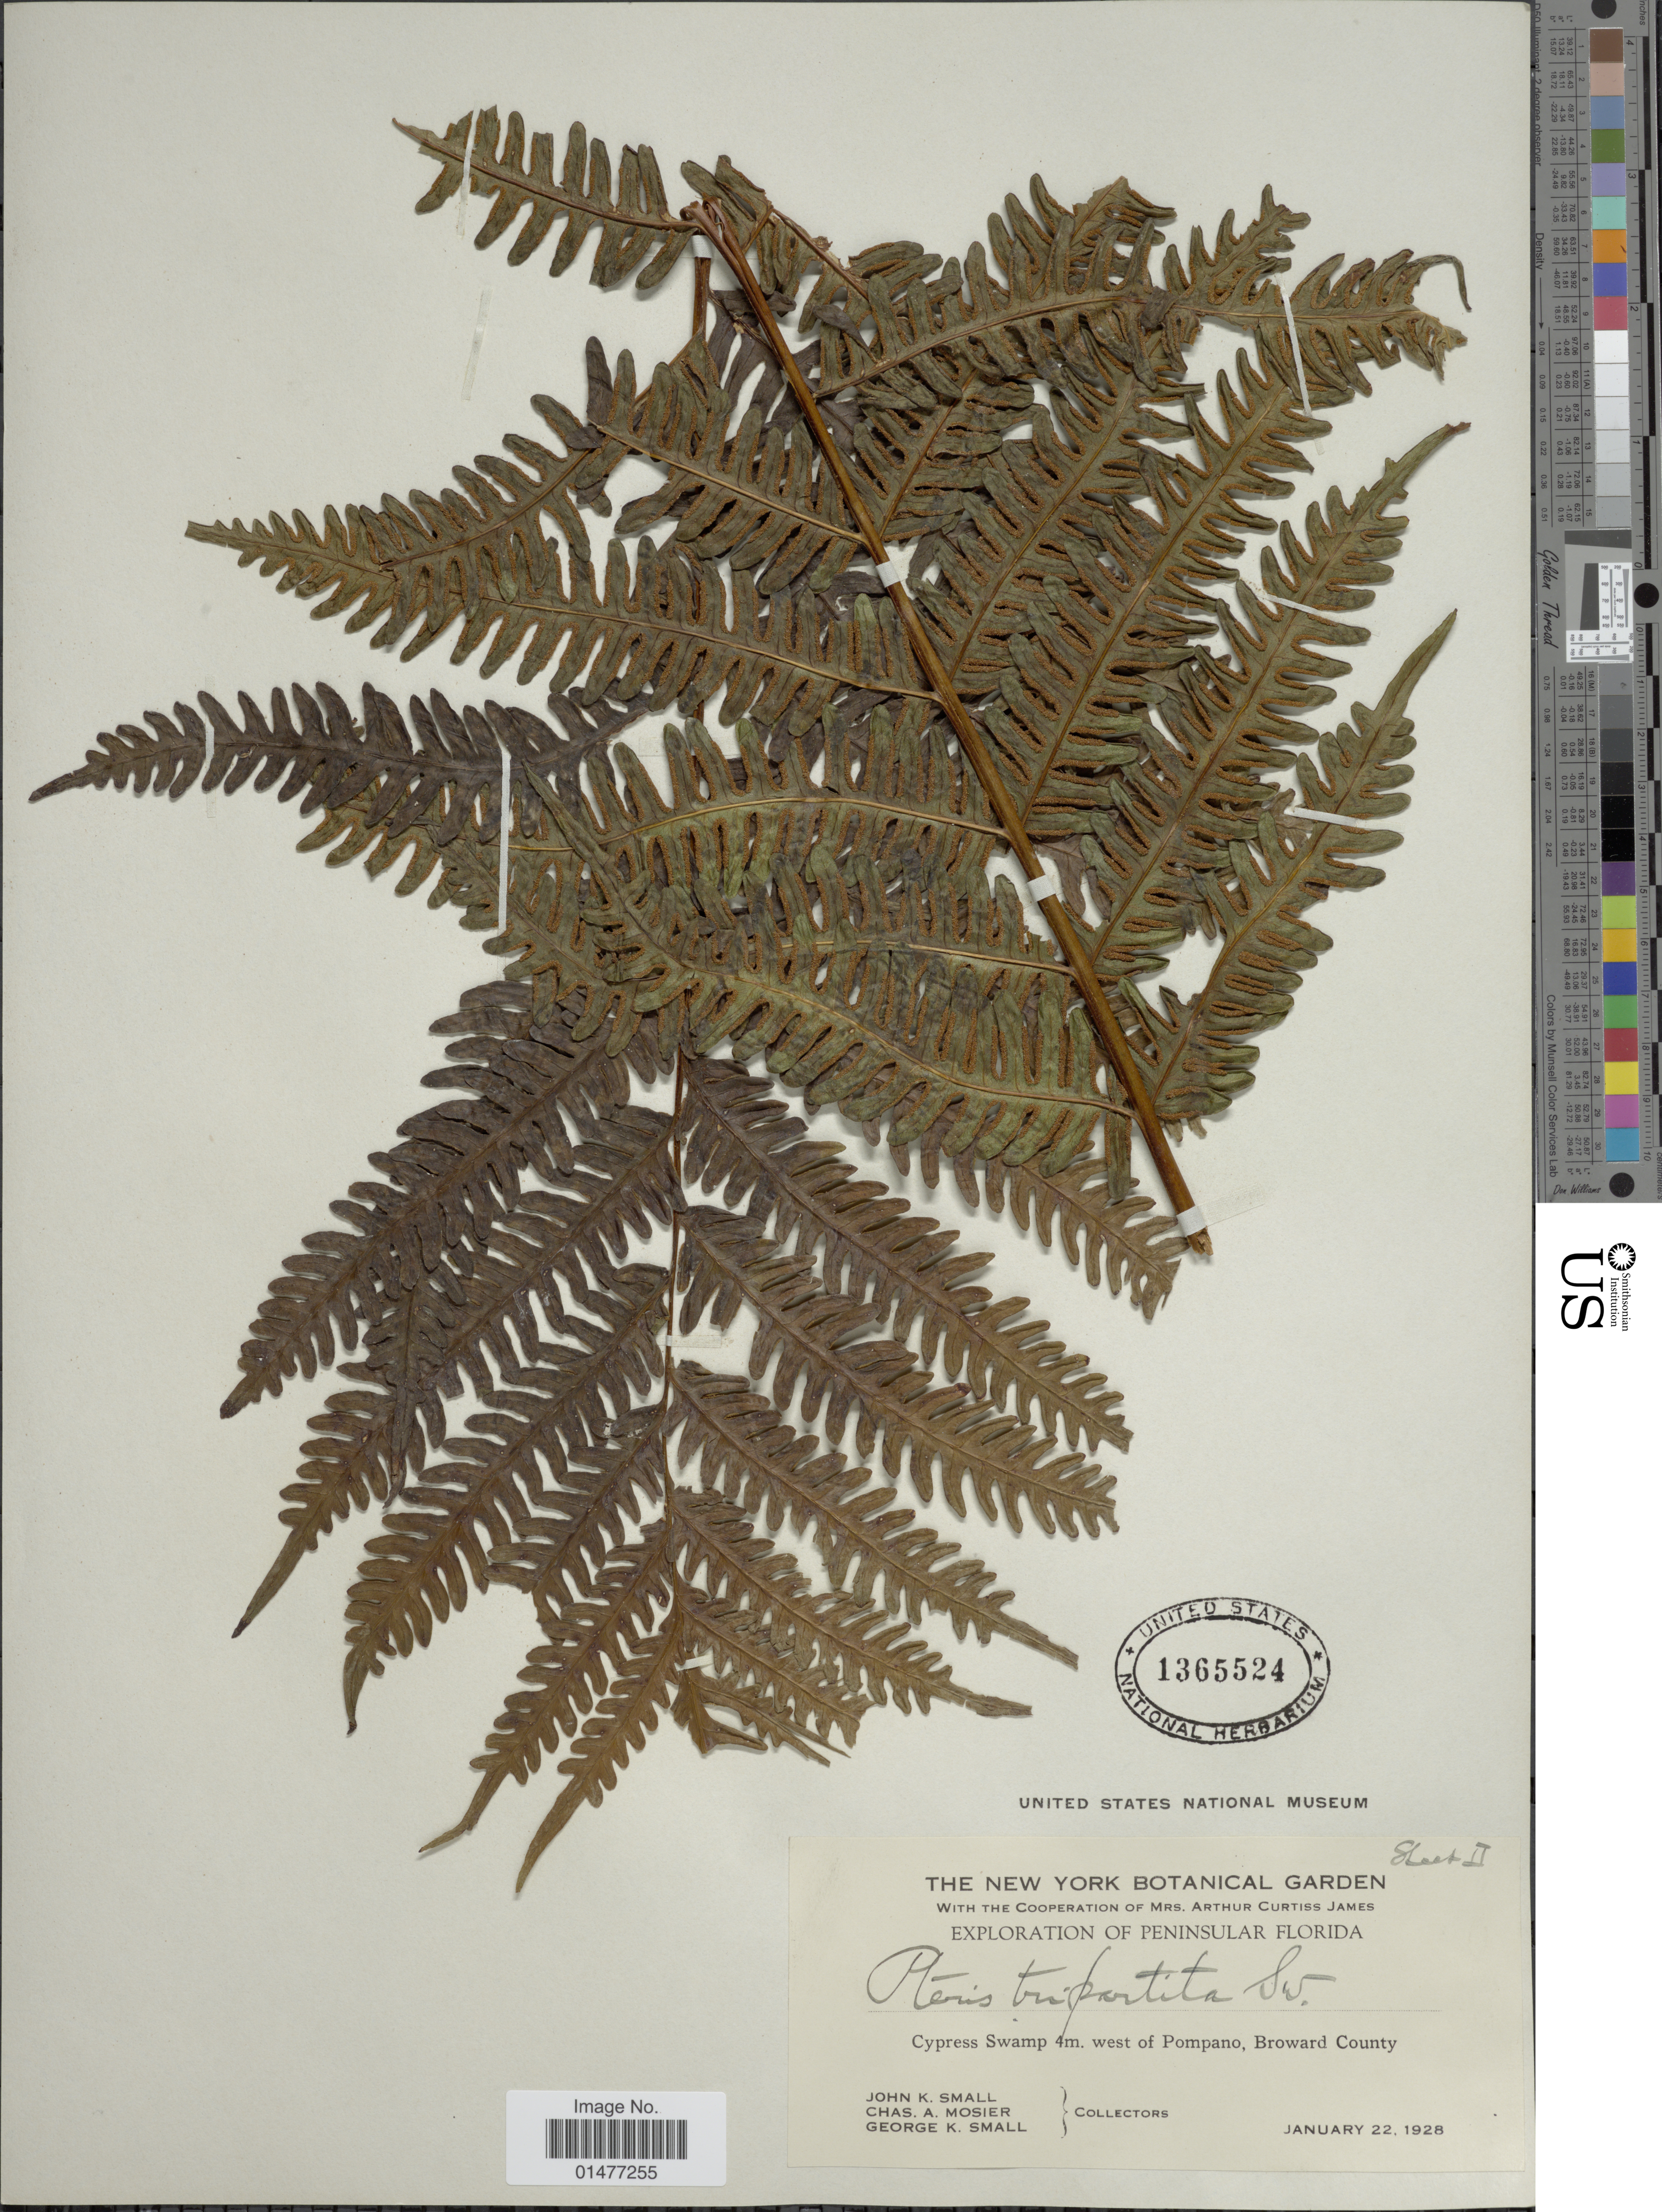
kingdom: Plantae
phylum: Tracheophyta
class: Polypodiopsida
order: Polypodiales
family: Pteridaceae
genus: Pteris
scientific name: Pteris tripartita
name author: Sw.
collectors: J. K. Small, C. A. Mosier & G. K. Small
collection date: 1928-01-22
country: United States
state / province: Florida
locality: Exploration of Peninsular Florida, Cypress Swamp 4m. west of Pompano, Broward County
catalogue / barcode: US 1365524